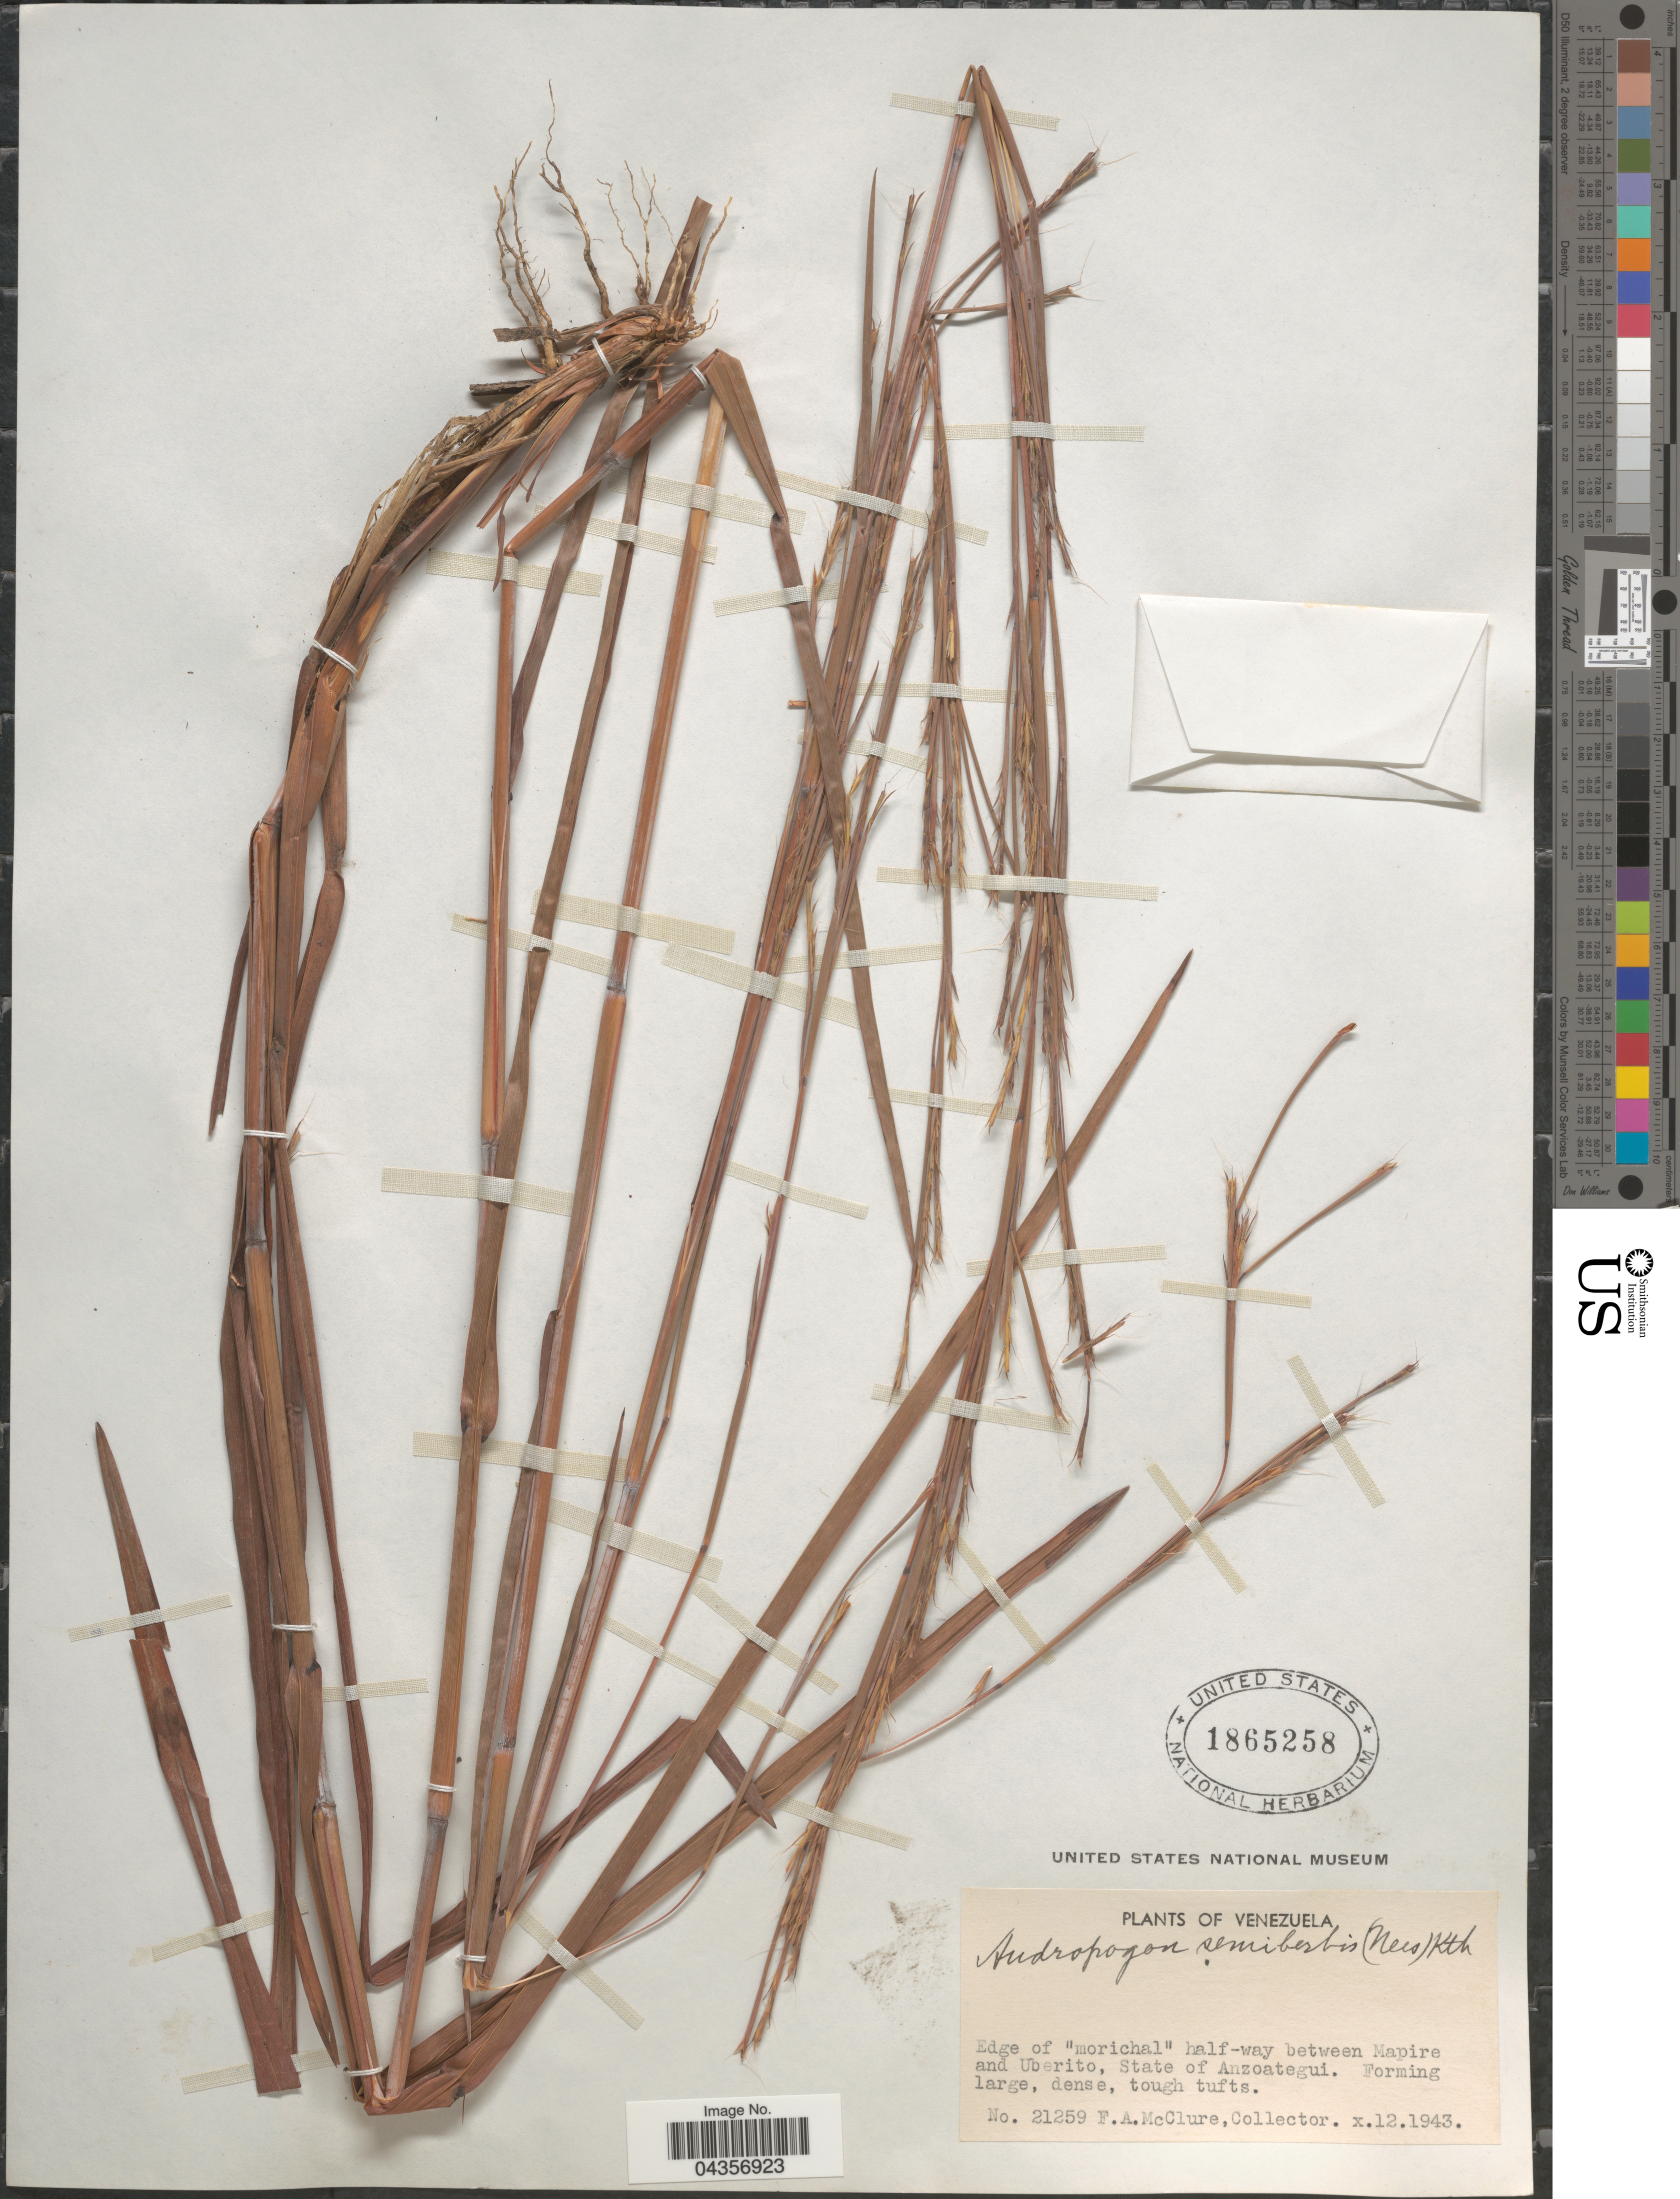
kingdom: Plantae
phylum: Tracheophyta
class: Liliopsida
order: Poales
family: Poaceae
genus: Schizachyrium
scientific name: Schizachyrium sanguineum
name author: (Retz.) Alston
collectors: F. A. McClure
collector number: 21259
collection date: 1943-10-12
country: Venezuela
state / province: Anzoategui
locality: Edge of "morichal" half-way between Mapire and Uberito.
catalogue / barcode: US 1865258